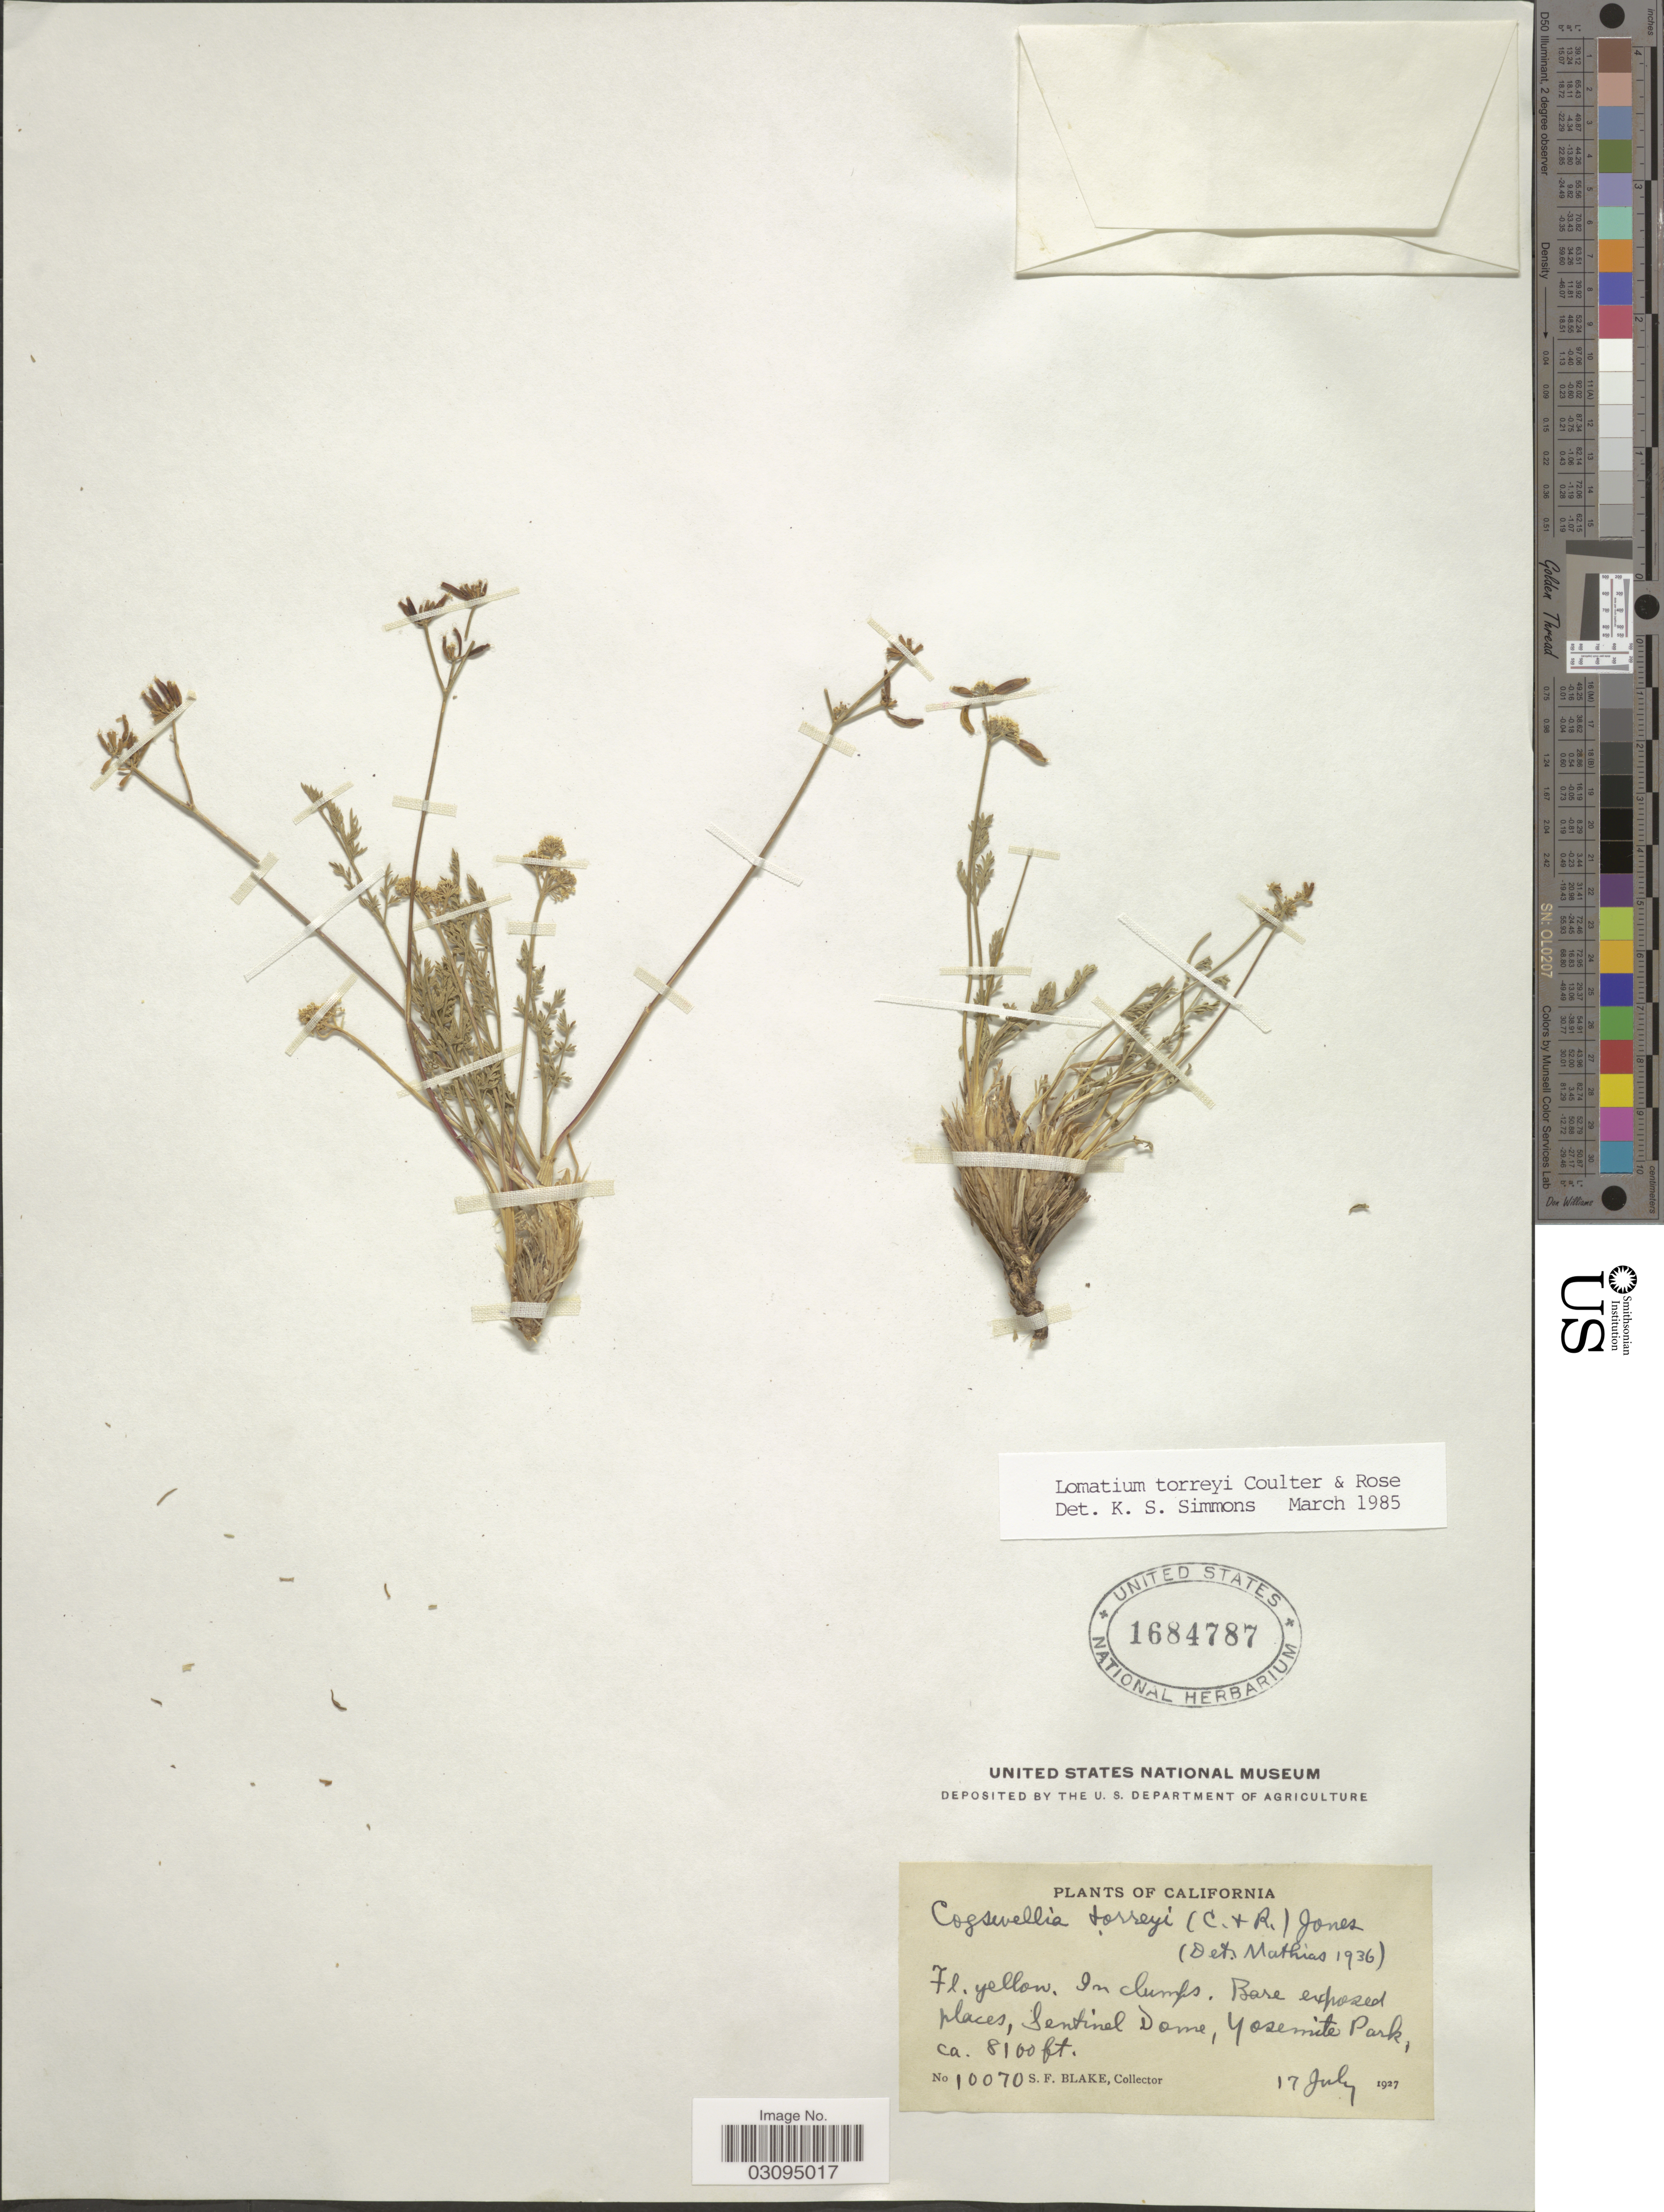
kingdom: Plantae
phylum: Tracheophyta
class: Magnoliopsida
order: Apiales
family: Apiaceae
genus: Lomatium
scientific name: Lomatium torreyi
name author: (J.M. Coult. & Rose) J.M. Coult. & Rose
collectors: S. Blake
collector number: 10070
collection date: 1927-07-17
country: United States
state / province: California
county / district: Mariposa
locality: Base exposed places, Sentinel Dome, Yosemite Park.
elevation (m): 2469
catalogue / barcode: US 1684787